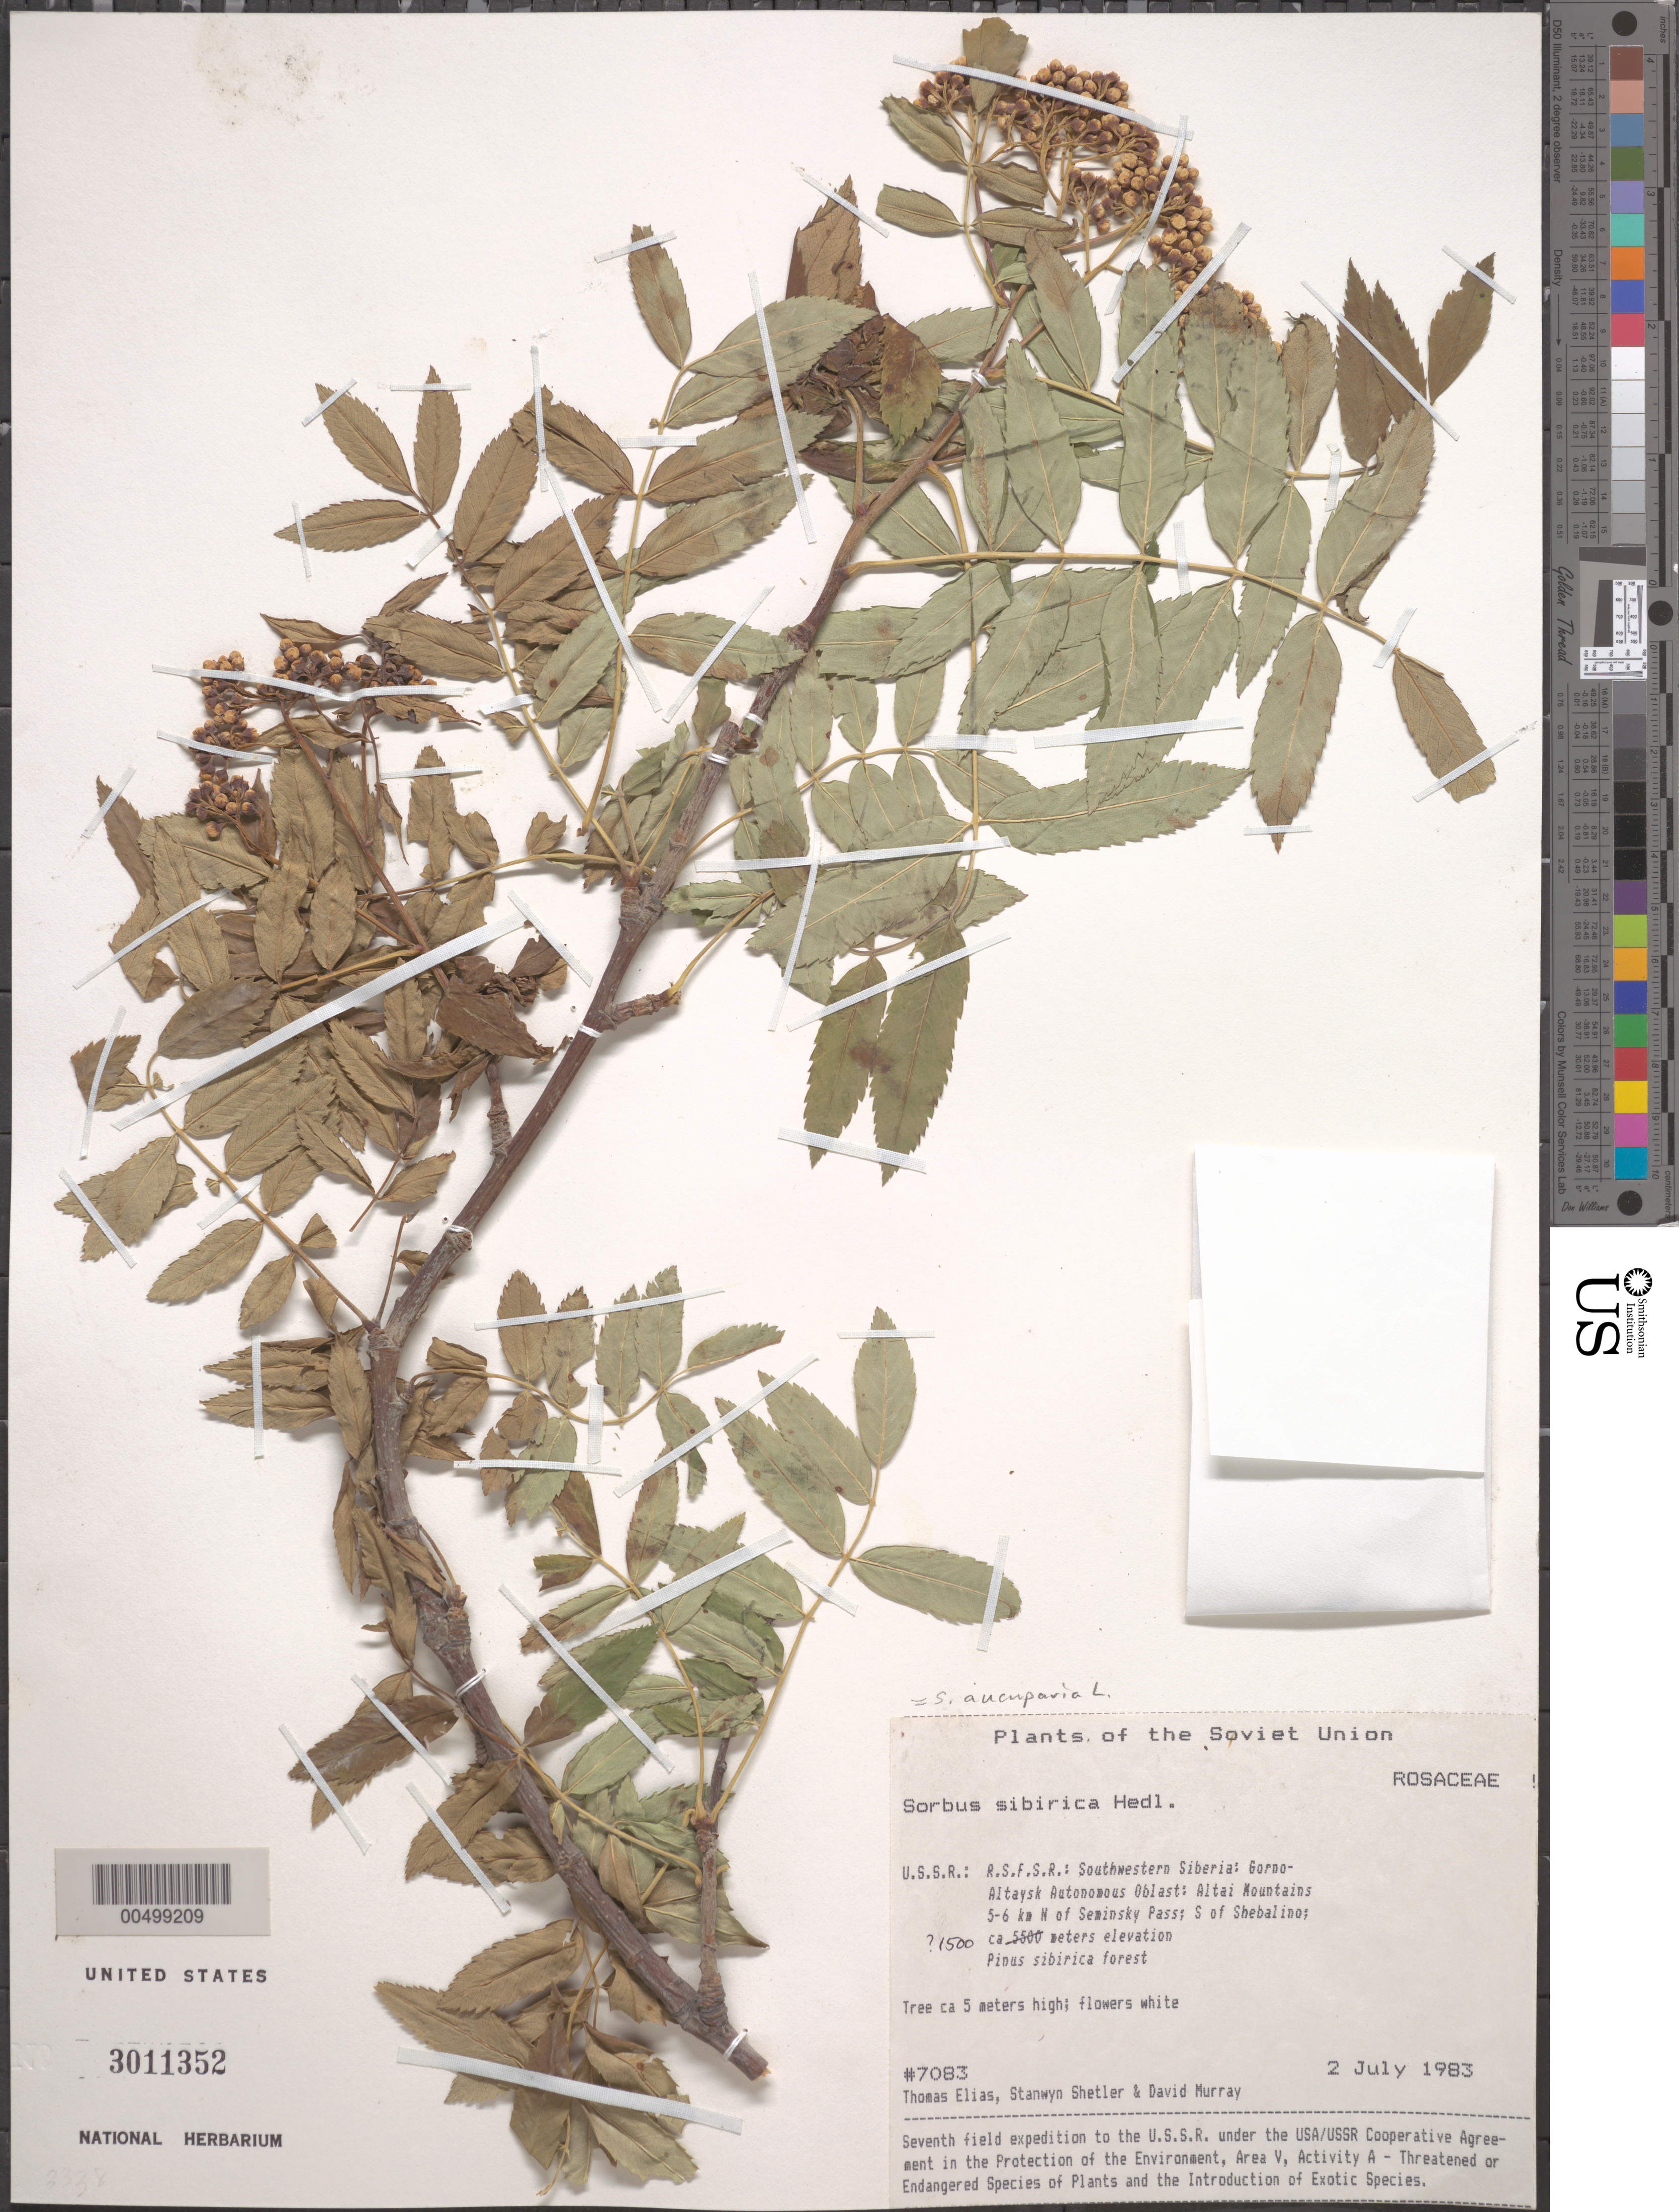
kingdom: Plantae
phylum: Tracheophyta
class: Magnoliopsida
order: Rosales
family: Rosaceae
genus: Sorbus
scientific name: Sorbus sibirica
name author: Hedl.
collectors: T. Elias, S. Shetler & D. F. Murray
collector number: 7083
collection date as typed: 02 Jul 1983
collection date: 1983-07-02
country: Russian Federation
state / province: Altai Republic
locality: Altai Mountains, 5-6 km N of Seminsky Pass, S of Shebalino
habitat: Pinus sibirica forest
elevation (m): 1676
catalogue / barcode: US 3011352